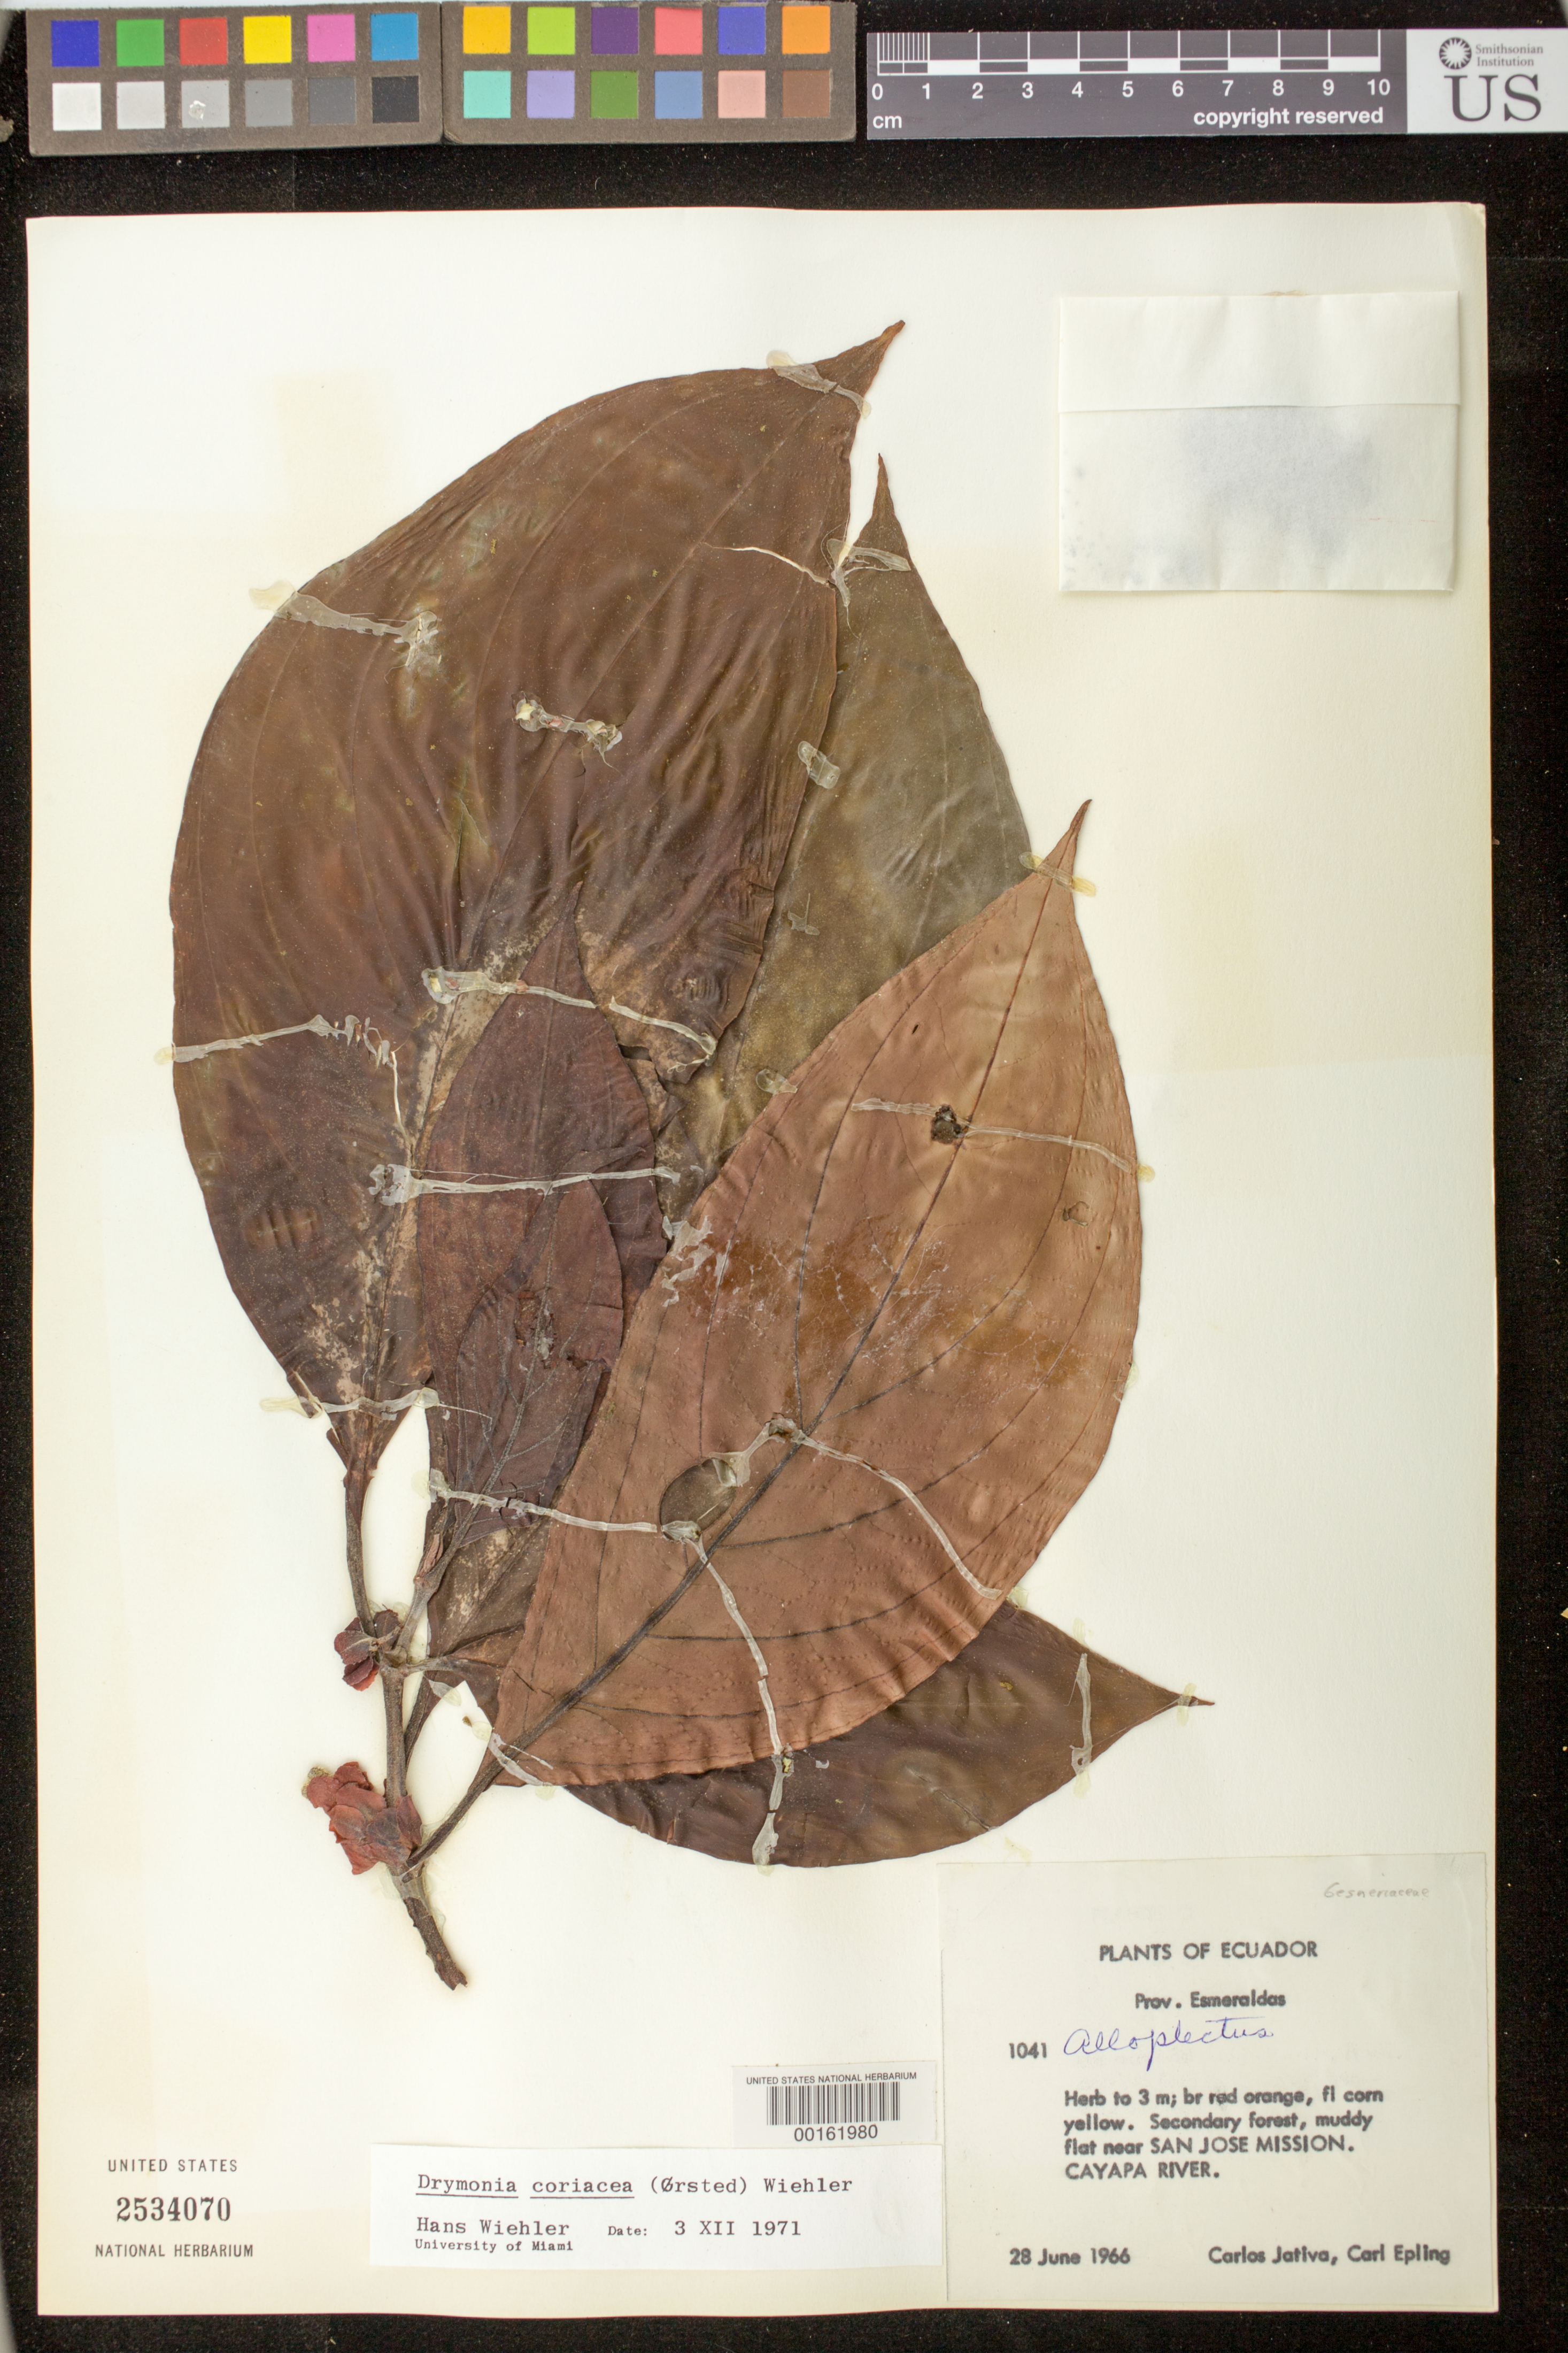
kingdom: Plantae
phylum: Tracheophyta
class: Magnoliopsida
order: Lamiales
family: Gesneriaceae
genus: Drymonia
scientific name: Drymonia coriacea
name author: (Oerst. ex Hanst.) Wiehler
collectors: C. D. Játiva & C. C. Epling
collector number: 1041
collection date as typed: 28 Jun 1966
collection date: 1966-06-28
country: Ecuador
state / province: Esmeraldas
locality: Cayapa River near San Jose Mission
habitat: Secondary forest, muddy flat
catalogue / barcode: US 2534070